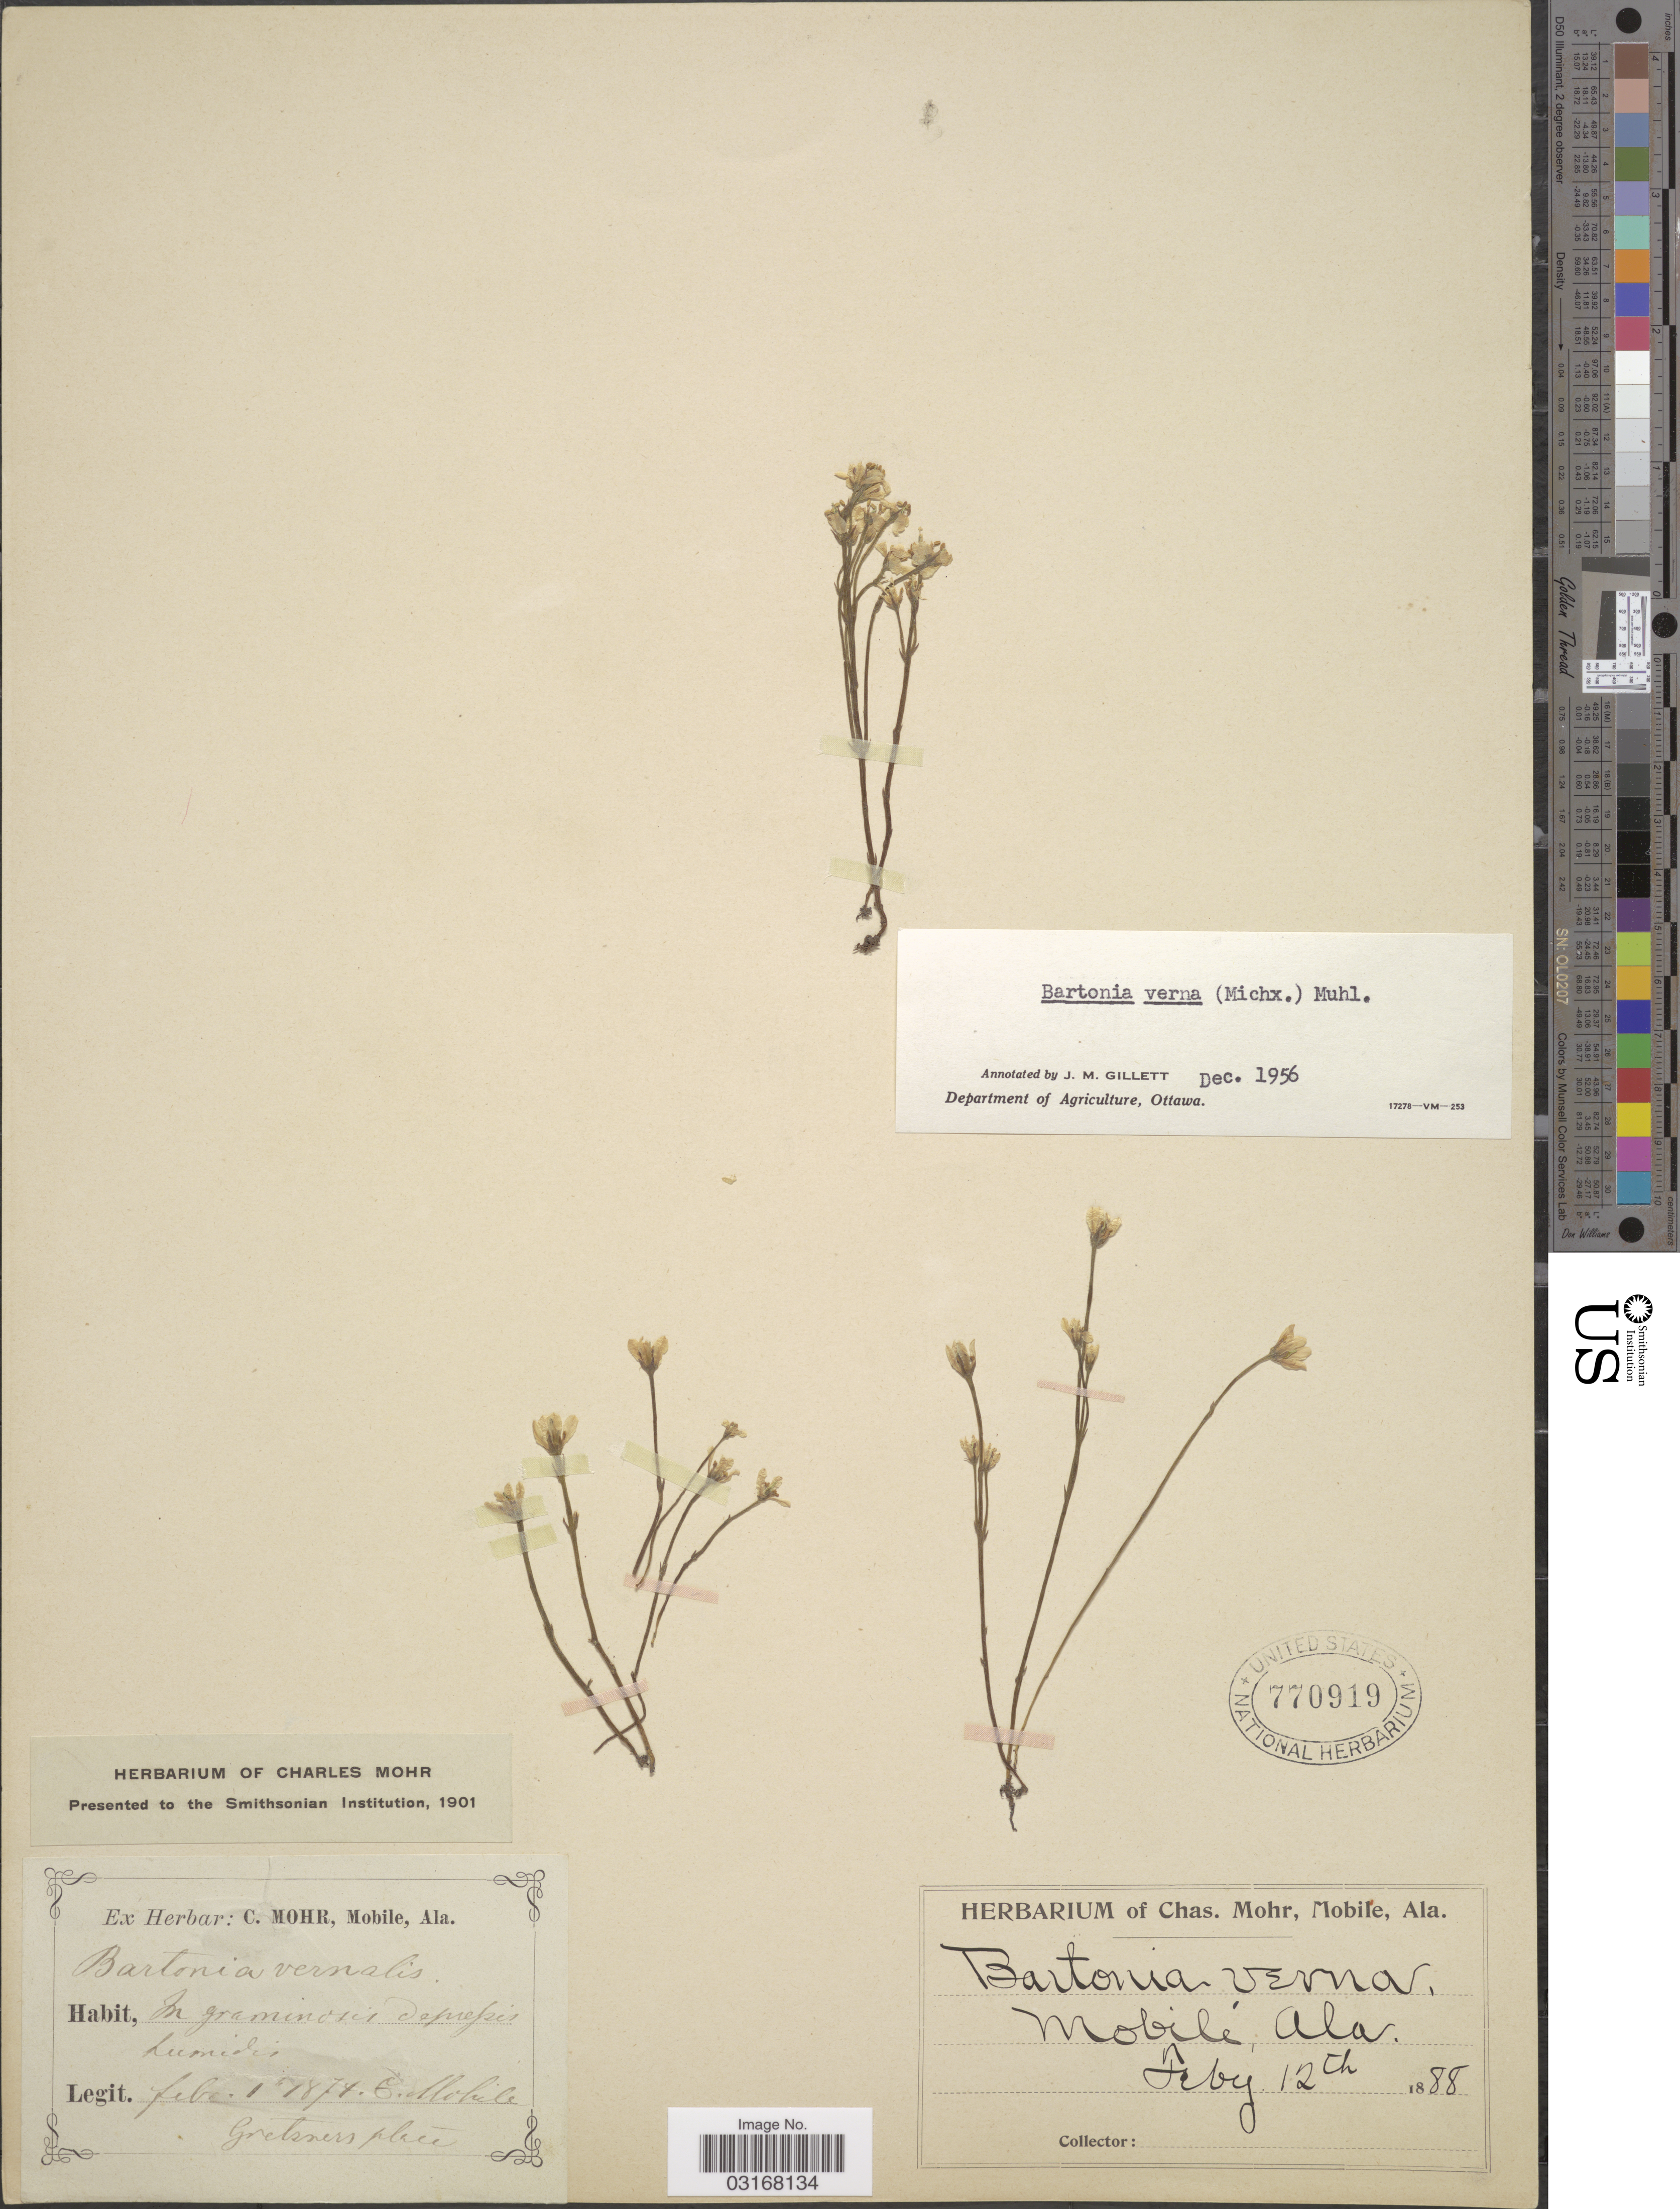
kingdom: Plantae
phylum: Tracheophyta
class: Magnoliopsida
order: Gentianales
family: Gentianaceae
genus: Bartonia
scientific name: Bartonia verna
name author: Muhl. ex A. Gray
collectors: ex herb. C. Mohr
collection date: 1874-02-01/1888-02-12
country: United States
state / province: Alabama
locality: Mobile. Ala.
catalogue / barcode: US 770919